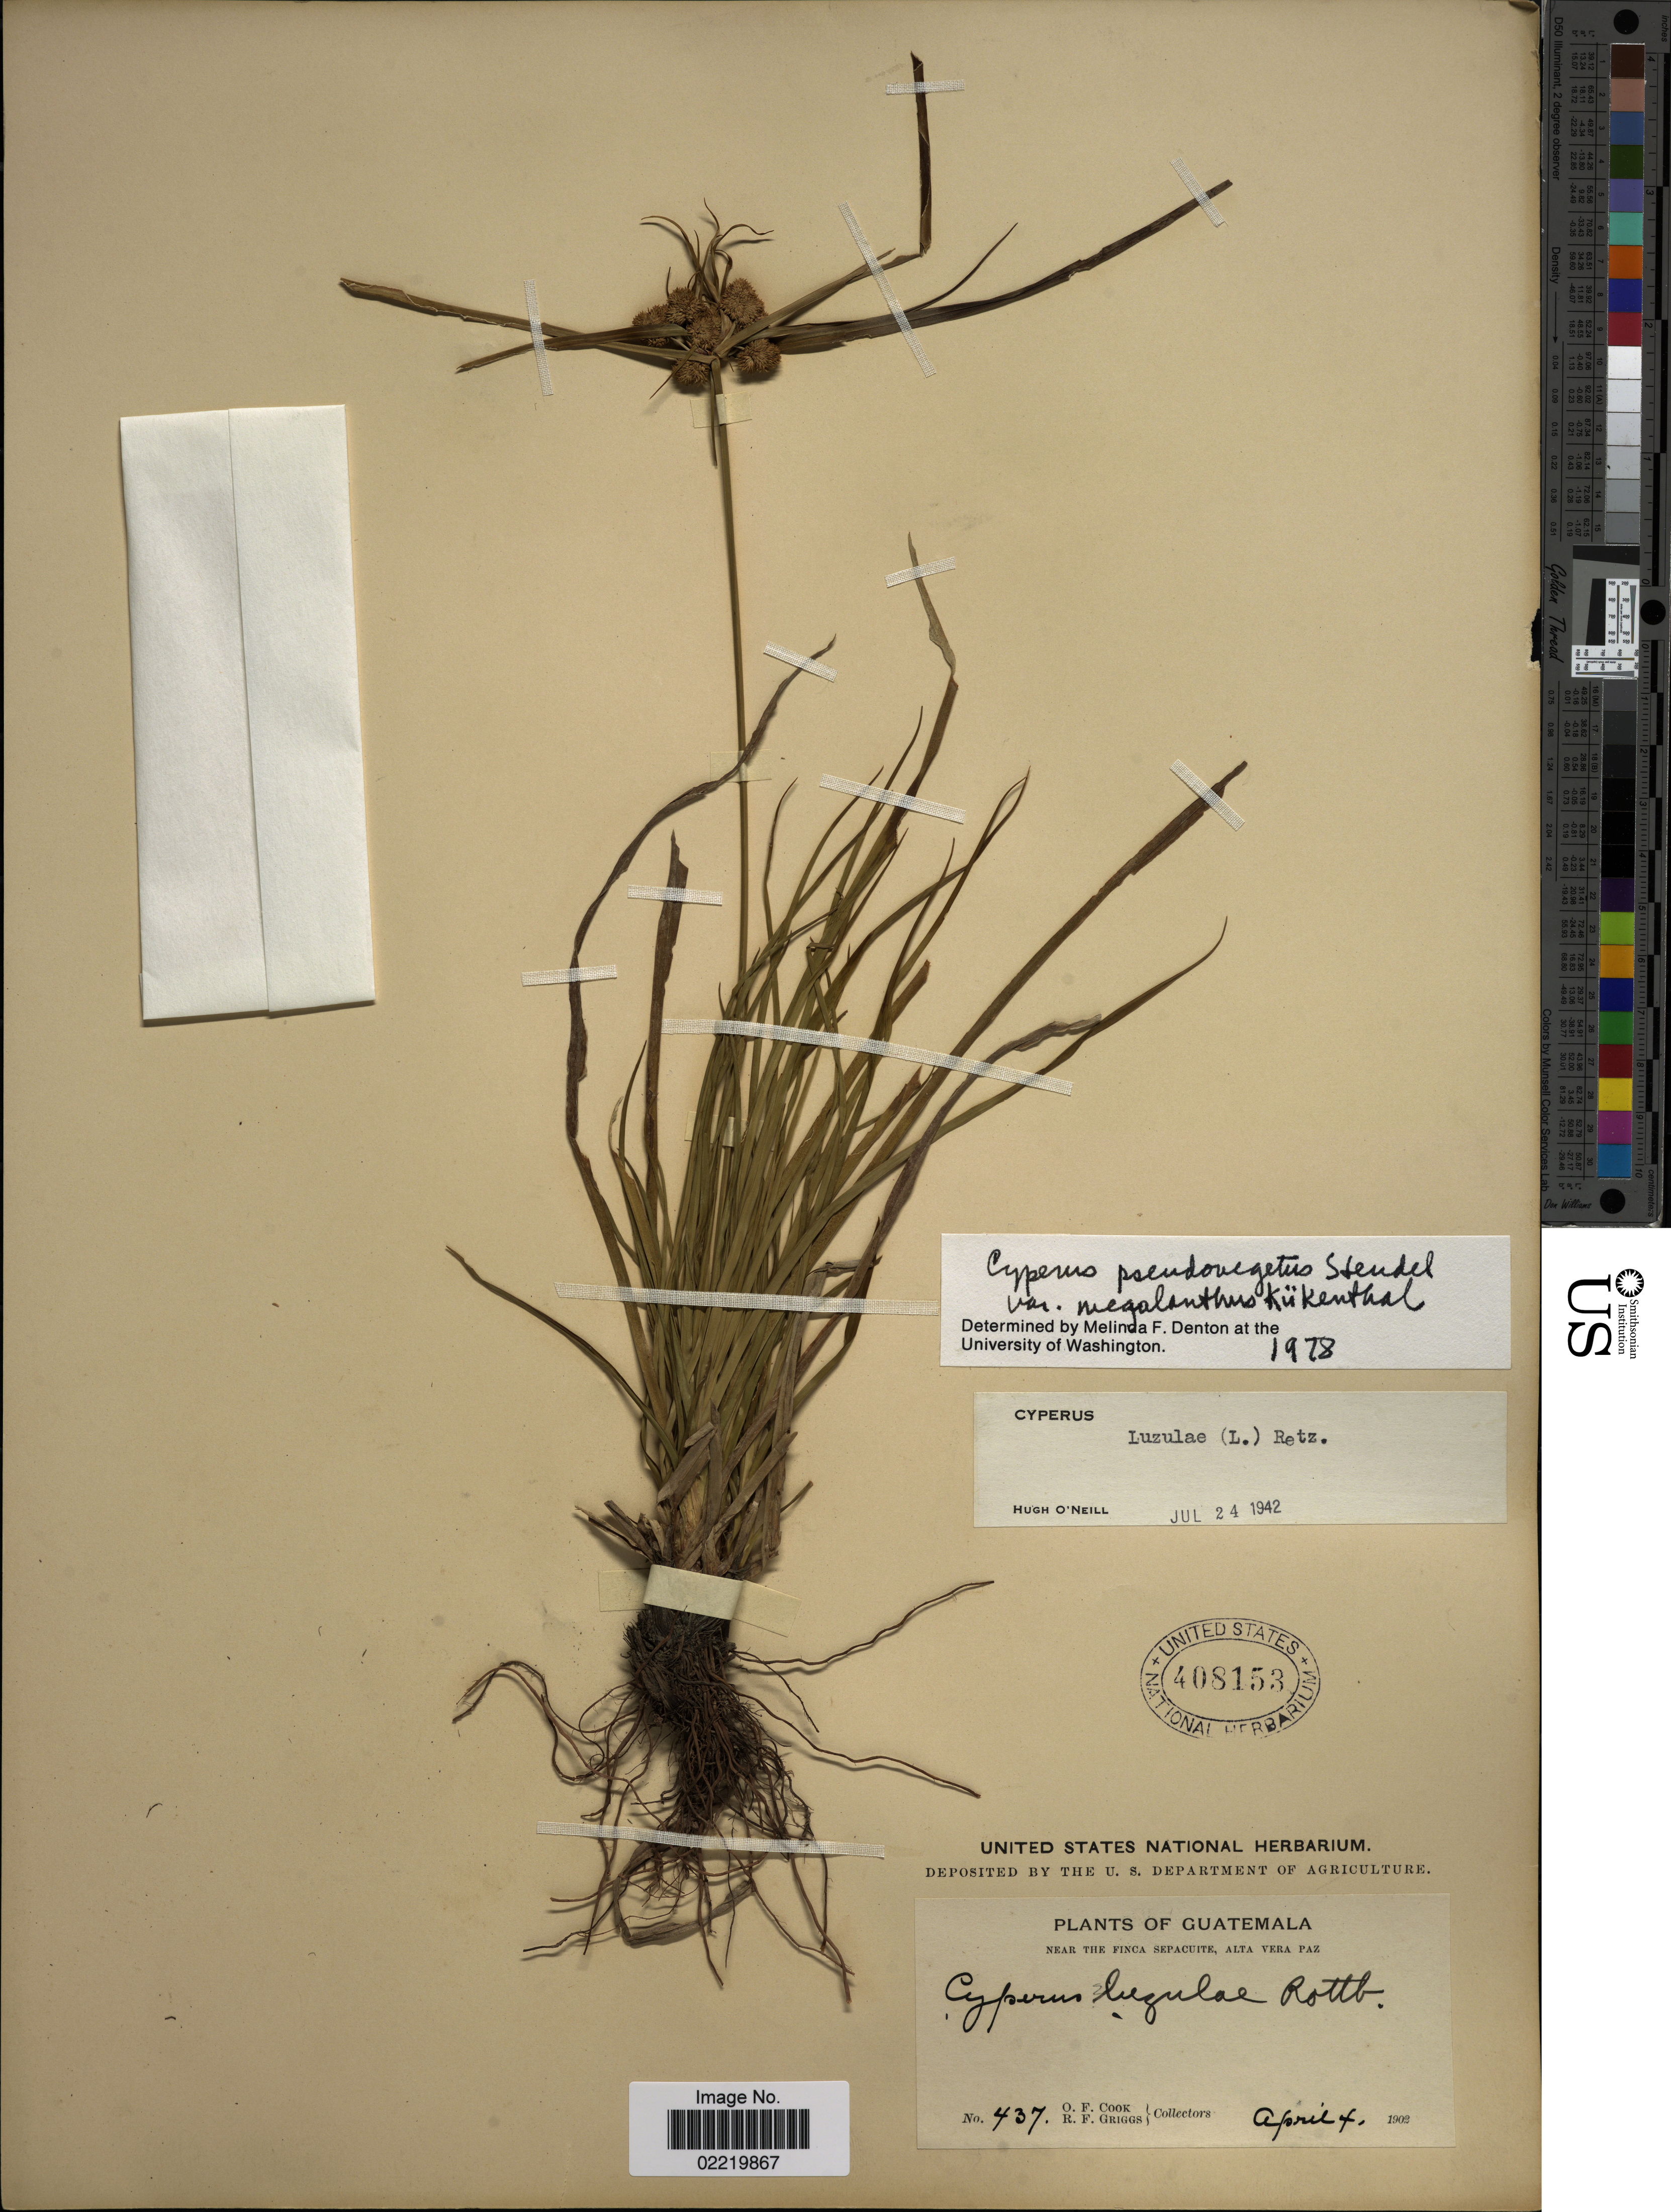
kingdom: Plantae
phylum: Tracheophyta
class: Liliopsida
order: Poales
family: Cyperaceae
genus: Cyperus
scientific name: Cyperus pseudovegetus var. megalanthus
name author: Kük. in Engl.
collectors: O. F. Cook & R. F. Griggs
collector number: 437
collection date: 1902-04-04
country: Guatemala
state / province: Alta Verapaz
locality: Near the Finca Sepacuite, Alta Vera Paz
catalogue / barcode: US 408153